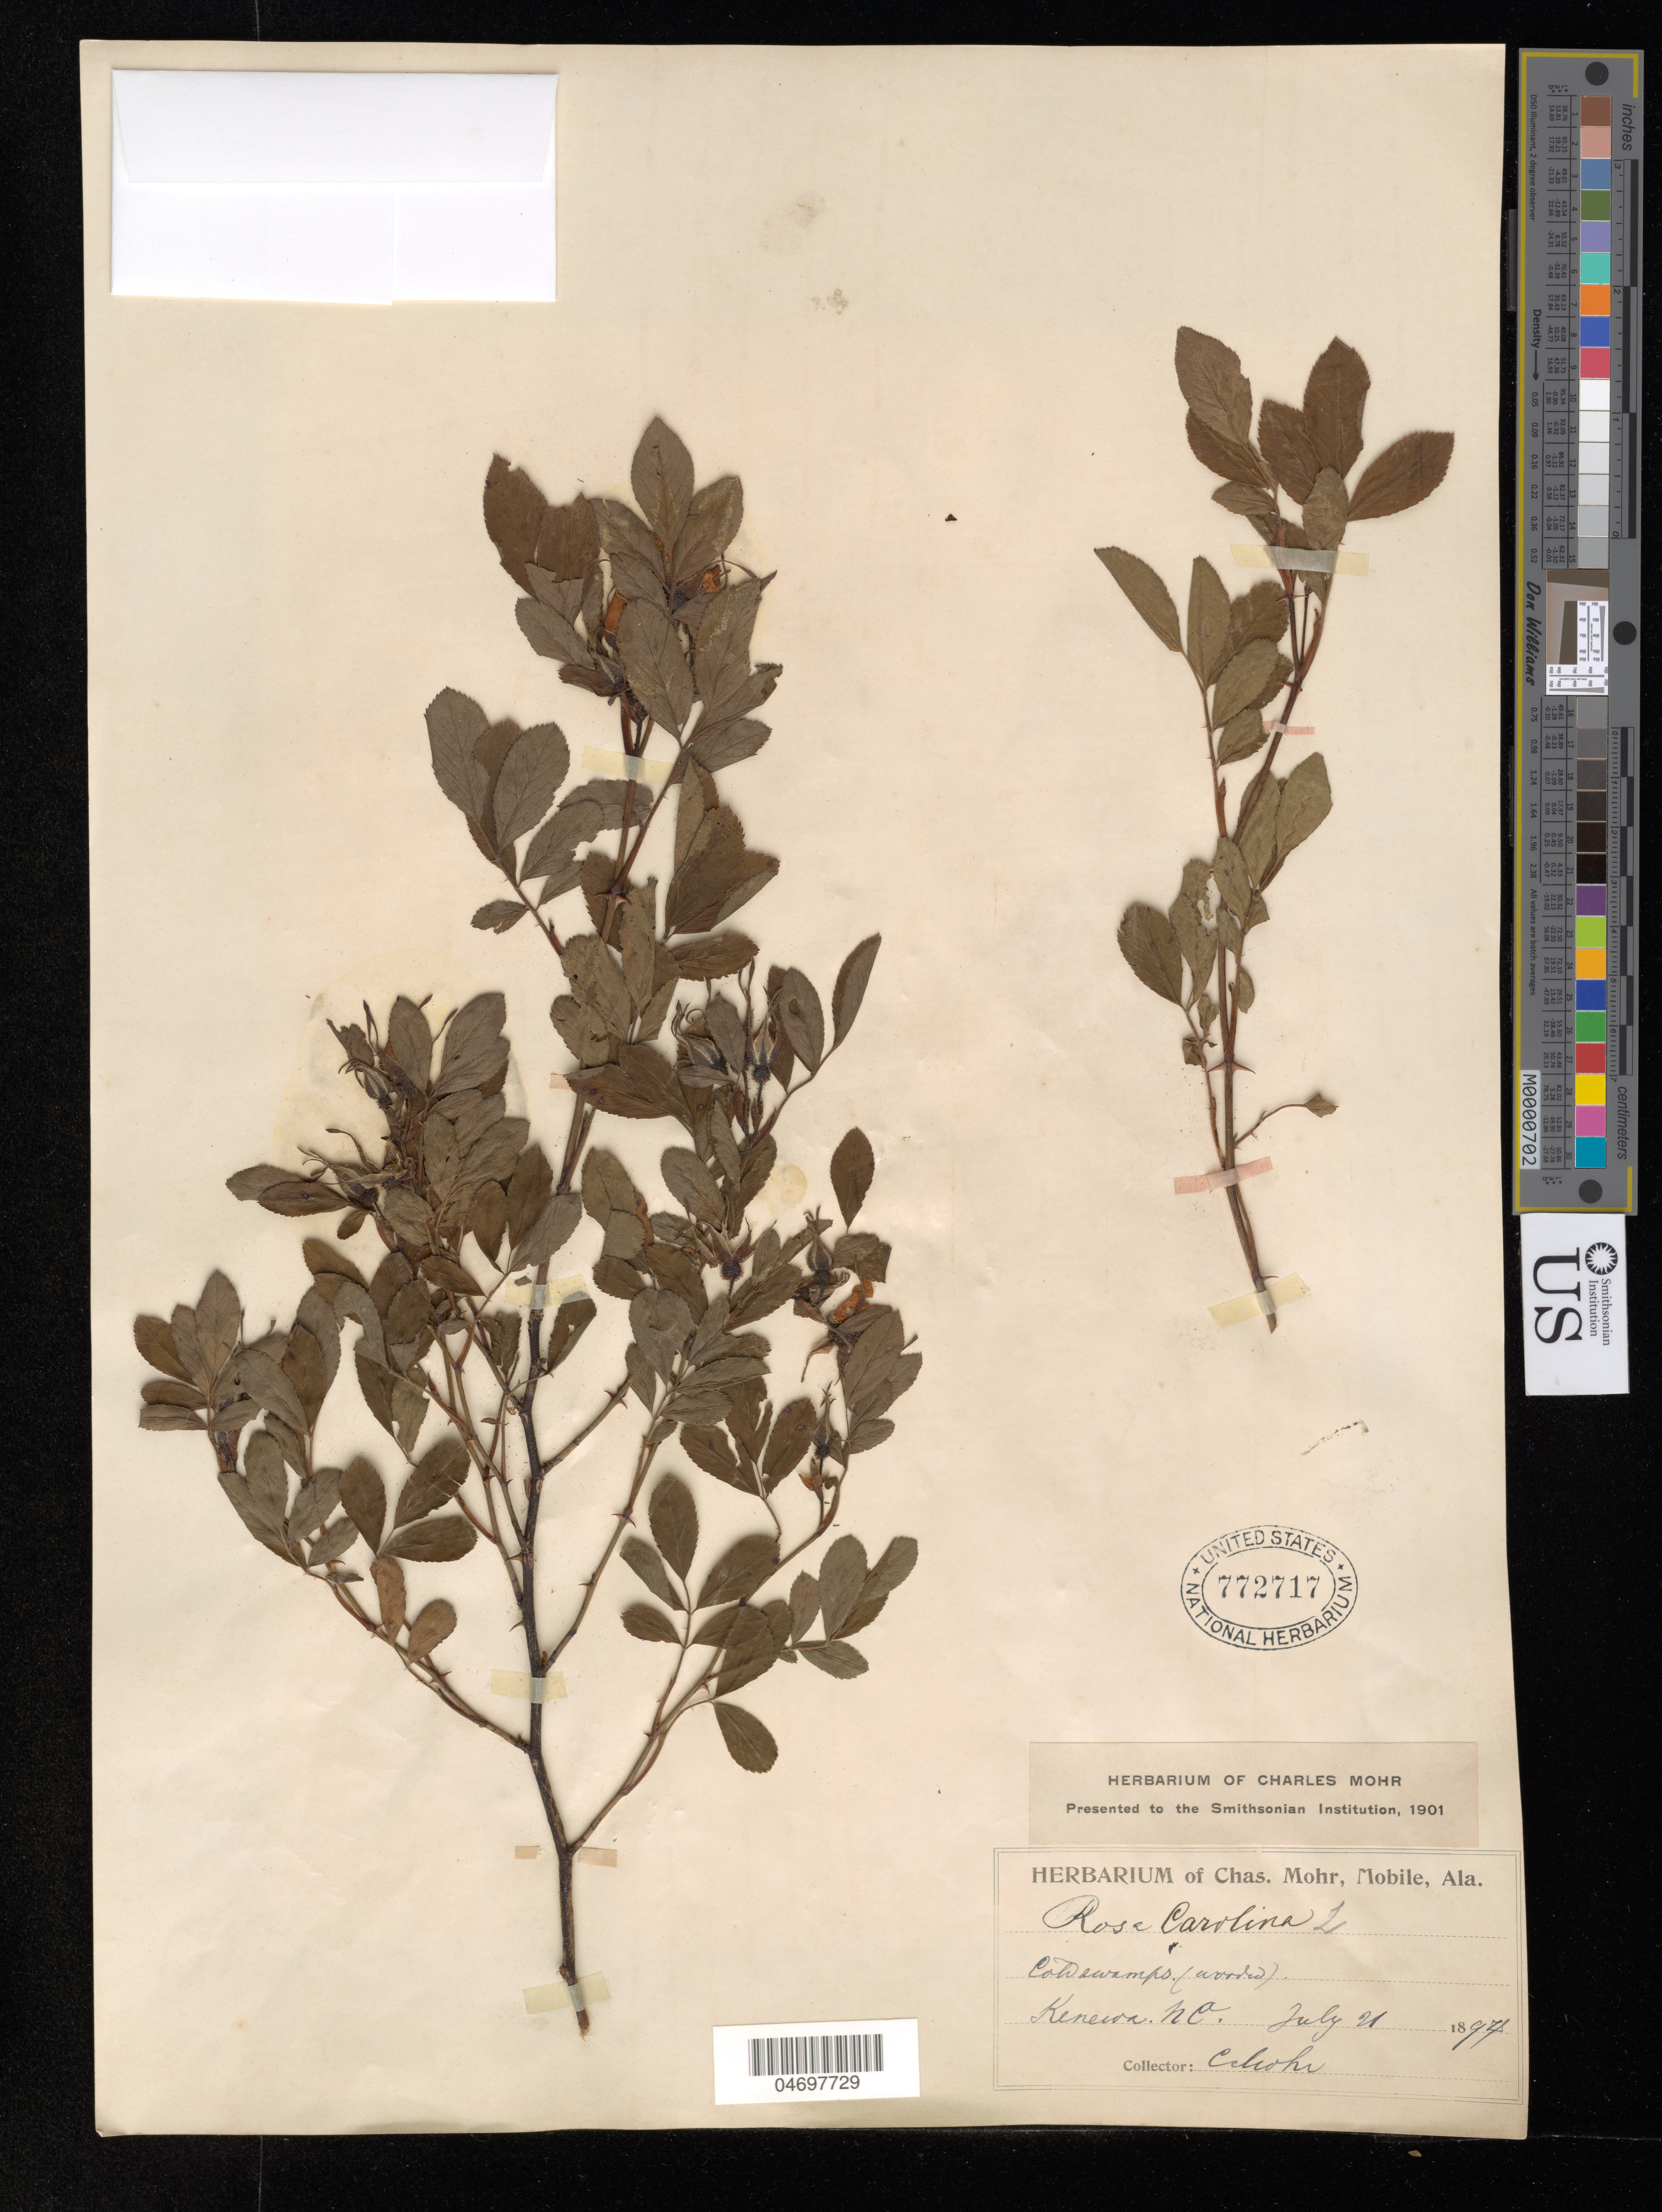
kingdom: Plantae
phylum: Tracheophyta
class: Magnoliopsida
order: Rosales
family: Rosaceae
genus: Rosa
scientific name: Rosa carolina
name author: L.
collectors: Mohr, C. T. (herbarium)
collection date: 1894-07-21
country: United States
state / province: North Carolina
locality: Rocky wooded hillsides, Linville.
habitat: Cold swamps (Wooded)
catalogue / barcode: US 772717